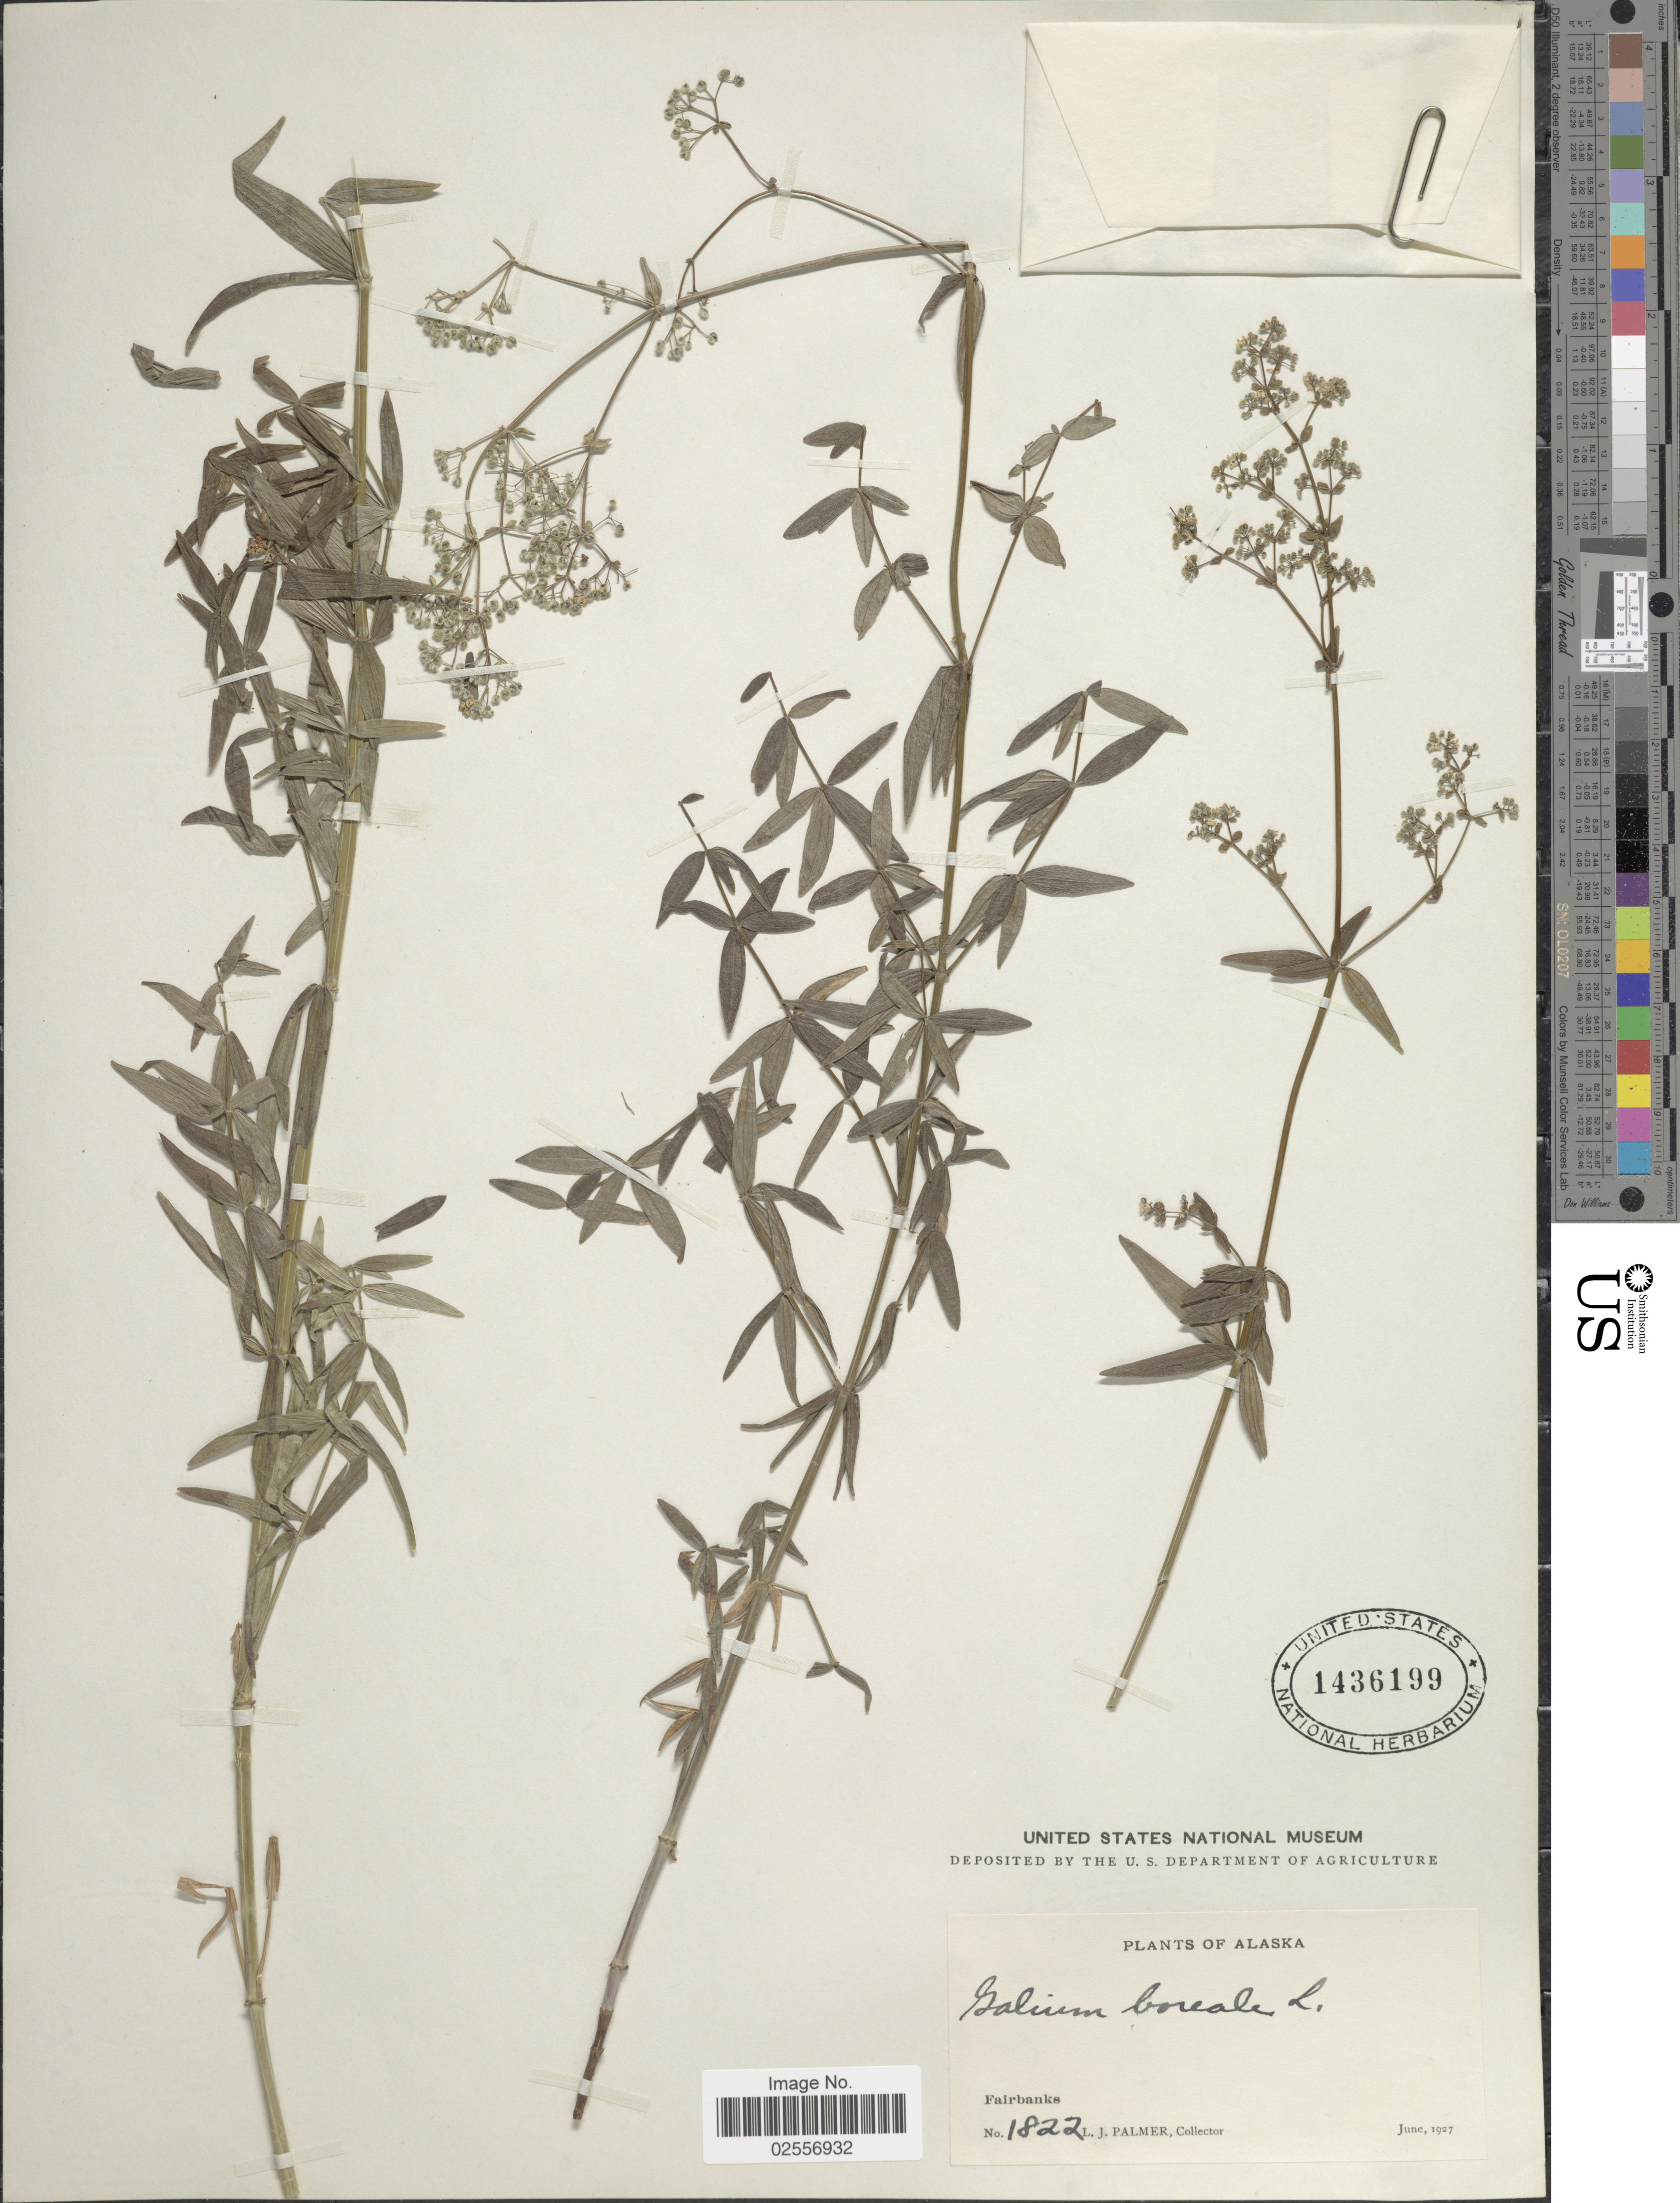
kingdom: Plantae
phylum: Tracheophyta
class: Magnoliopsida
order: Gentianales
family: Rubiaceae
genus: Galium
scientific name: Galium boreale L.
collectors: L. J. Palmer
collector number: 1822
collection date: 1927-06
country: United States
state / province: Alaska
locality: Fairbanks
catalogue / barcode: US 1436199